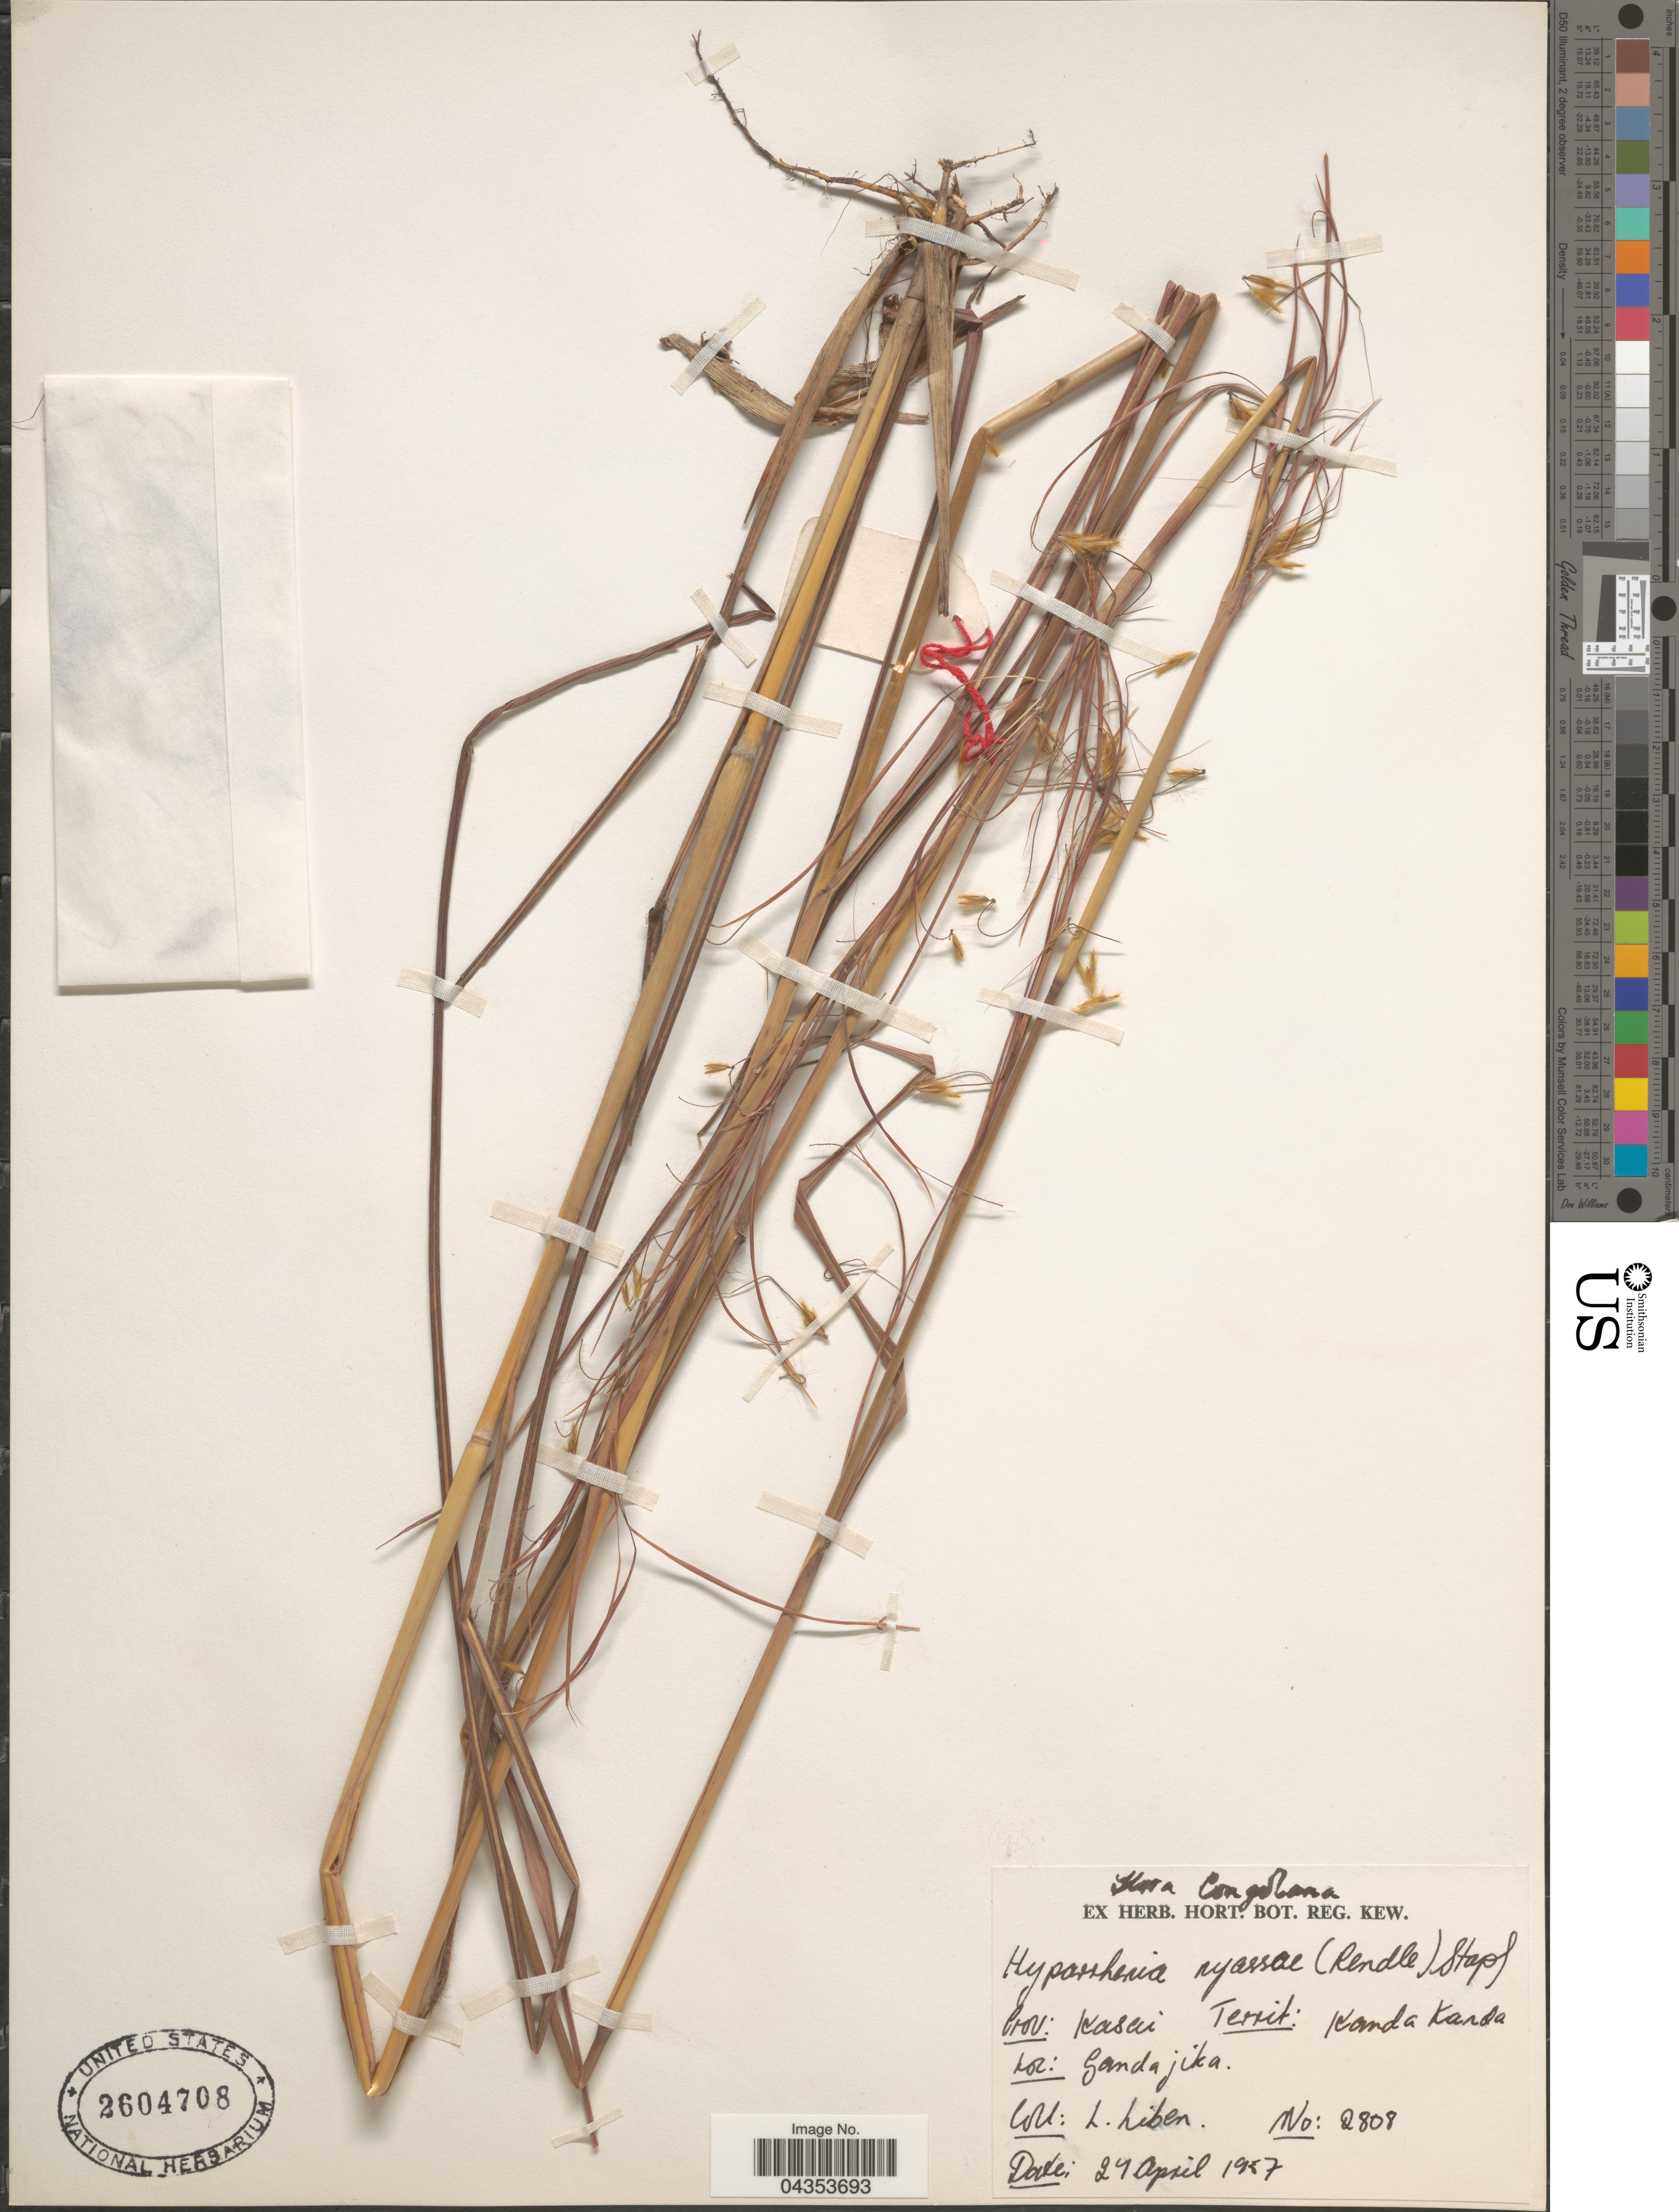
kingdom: Plantae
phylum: Tracheophyta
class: Liliopsida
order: Poales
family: Poaceae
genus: Hyparrhenia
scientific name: Hyparrhenia nyassae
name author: (Rendle) Stapf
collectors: L. Liben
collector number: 2808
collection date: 1957-04-24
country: Congo, Republic of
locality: Congolana. Prov: Kasai Territ: Kanda Karda. Gandajika.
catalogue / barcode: US 2604708